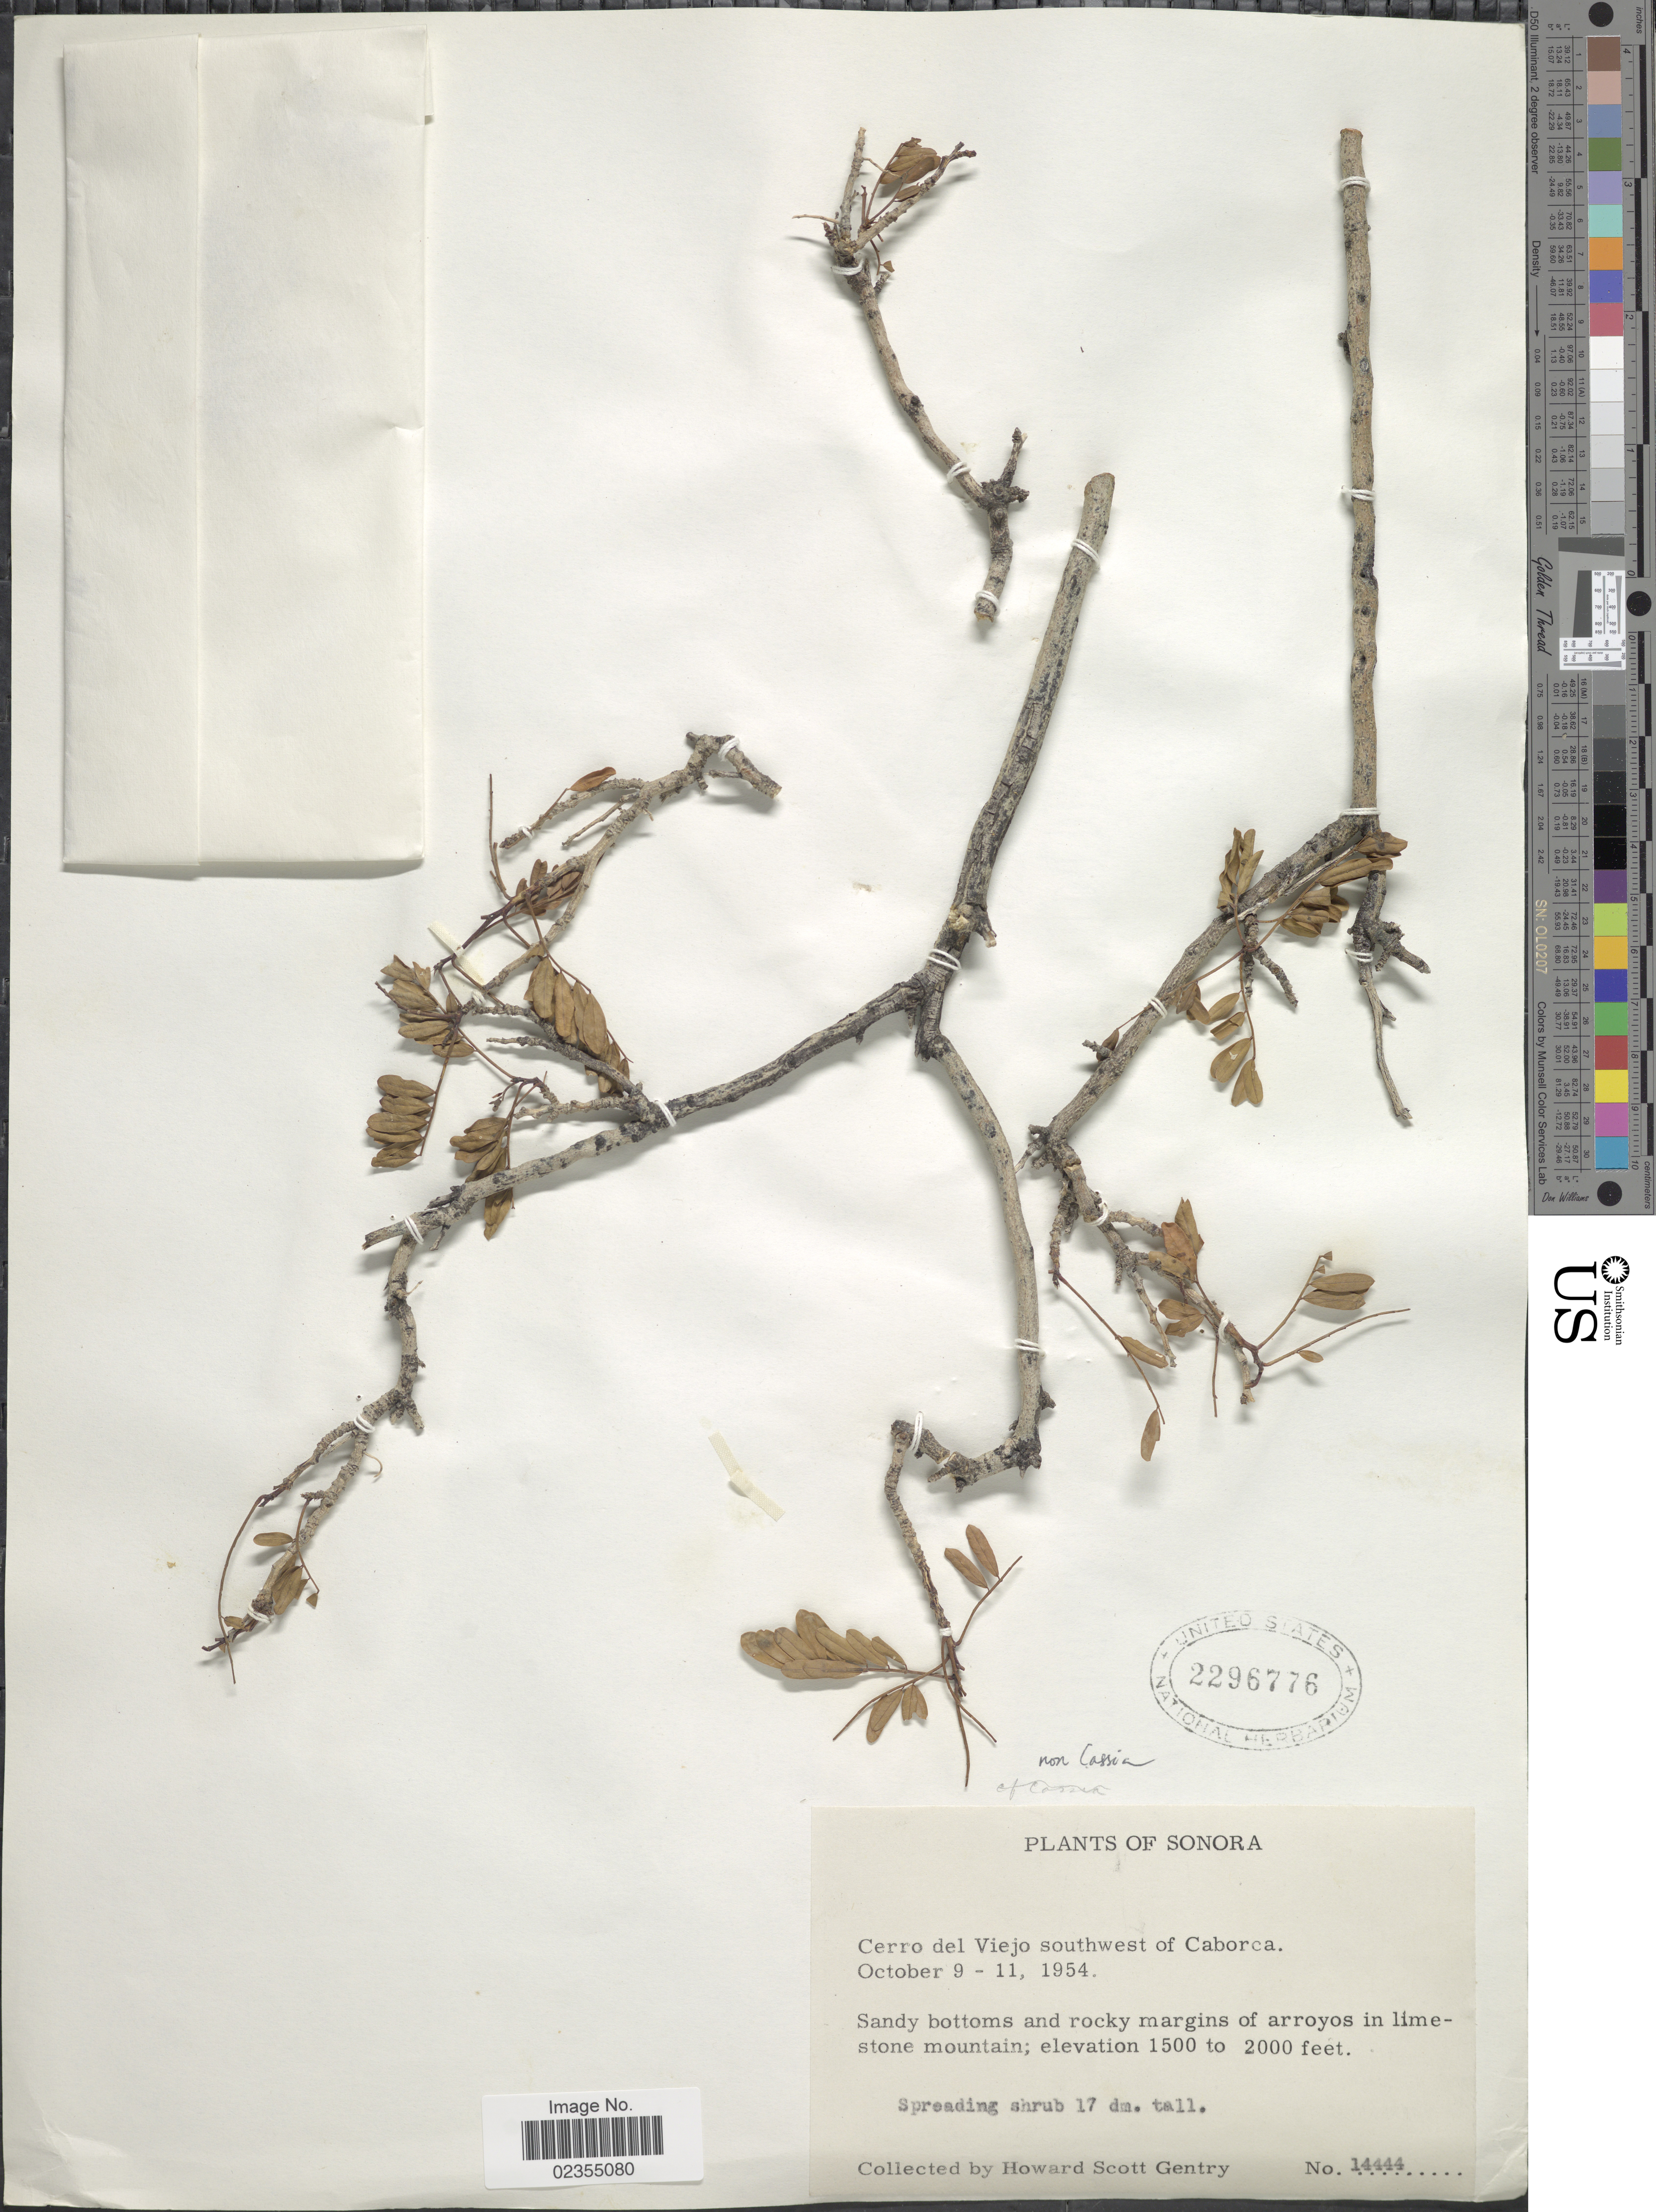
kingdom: Plantae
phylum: Tracheophyta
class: Magnoliopsida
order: Fabales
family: Fabaceae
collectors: H. S. Gentry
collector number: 14444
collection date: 1954-10-09/1954-10-11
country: Mexico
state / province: Sonora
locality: Cerro del Viejo southwest of Caborca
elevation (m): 457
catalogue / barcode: US 2296776